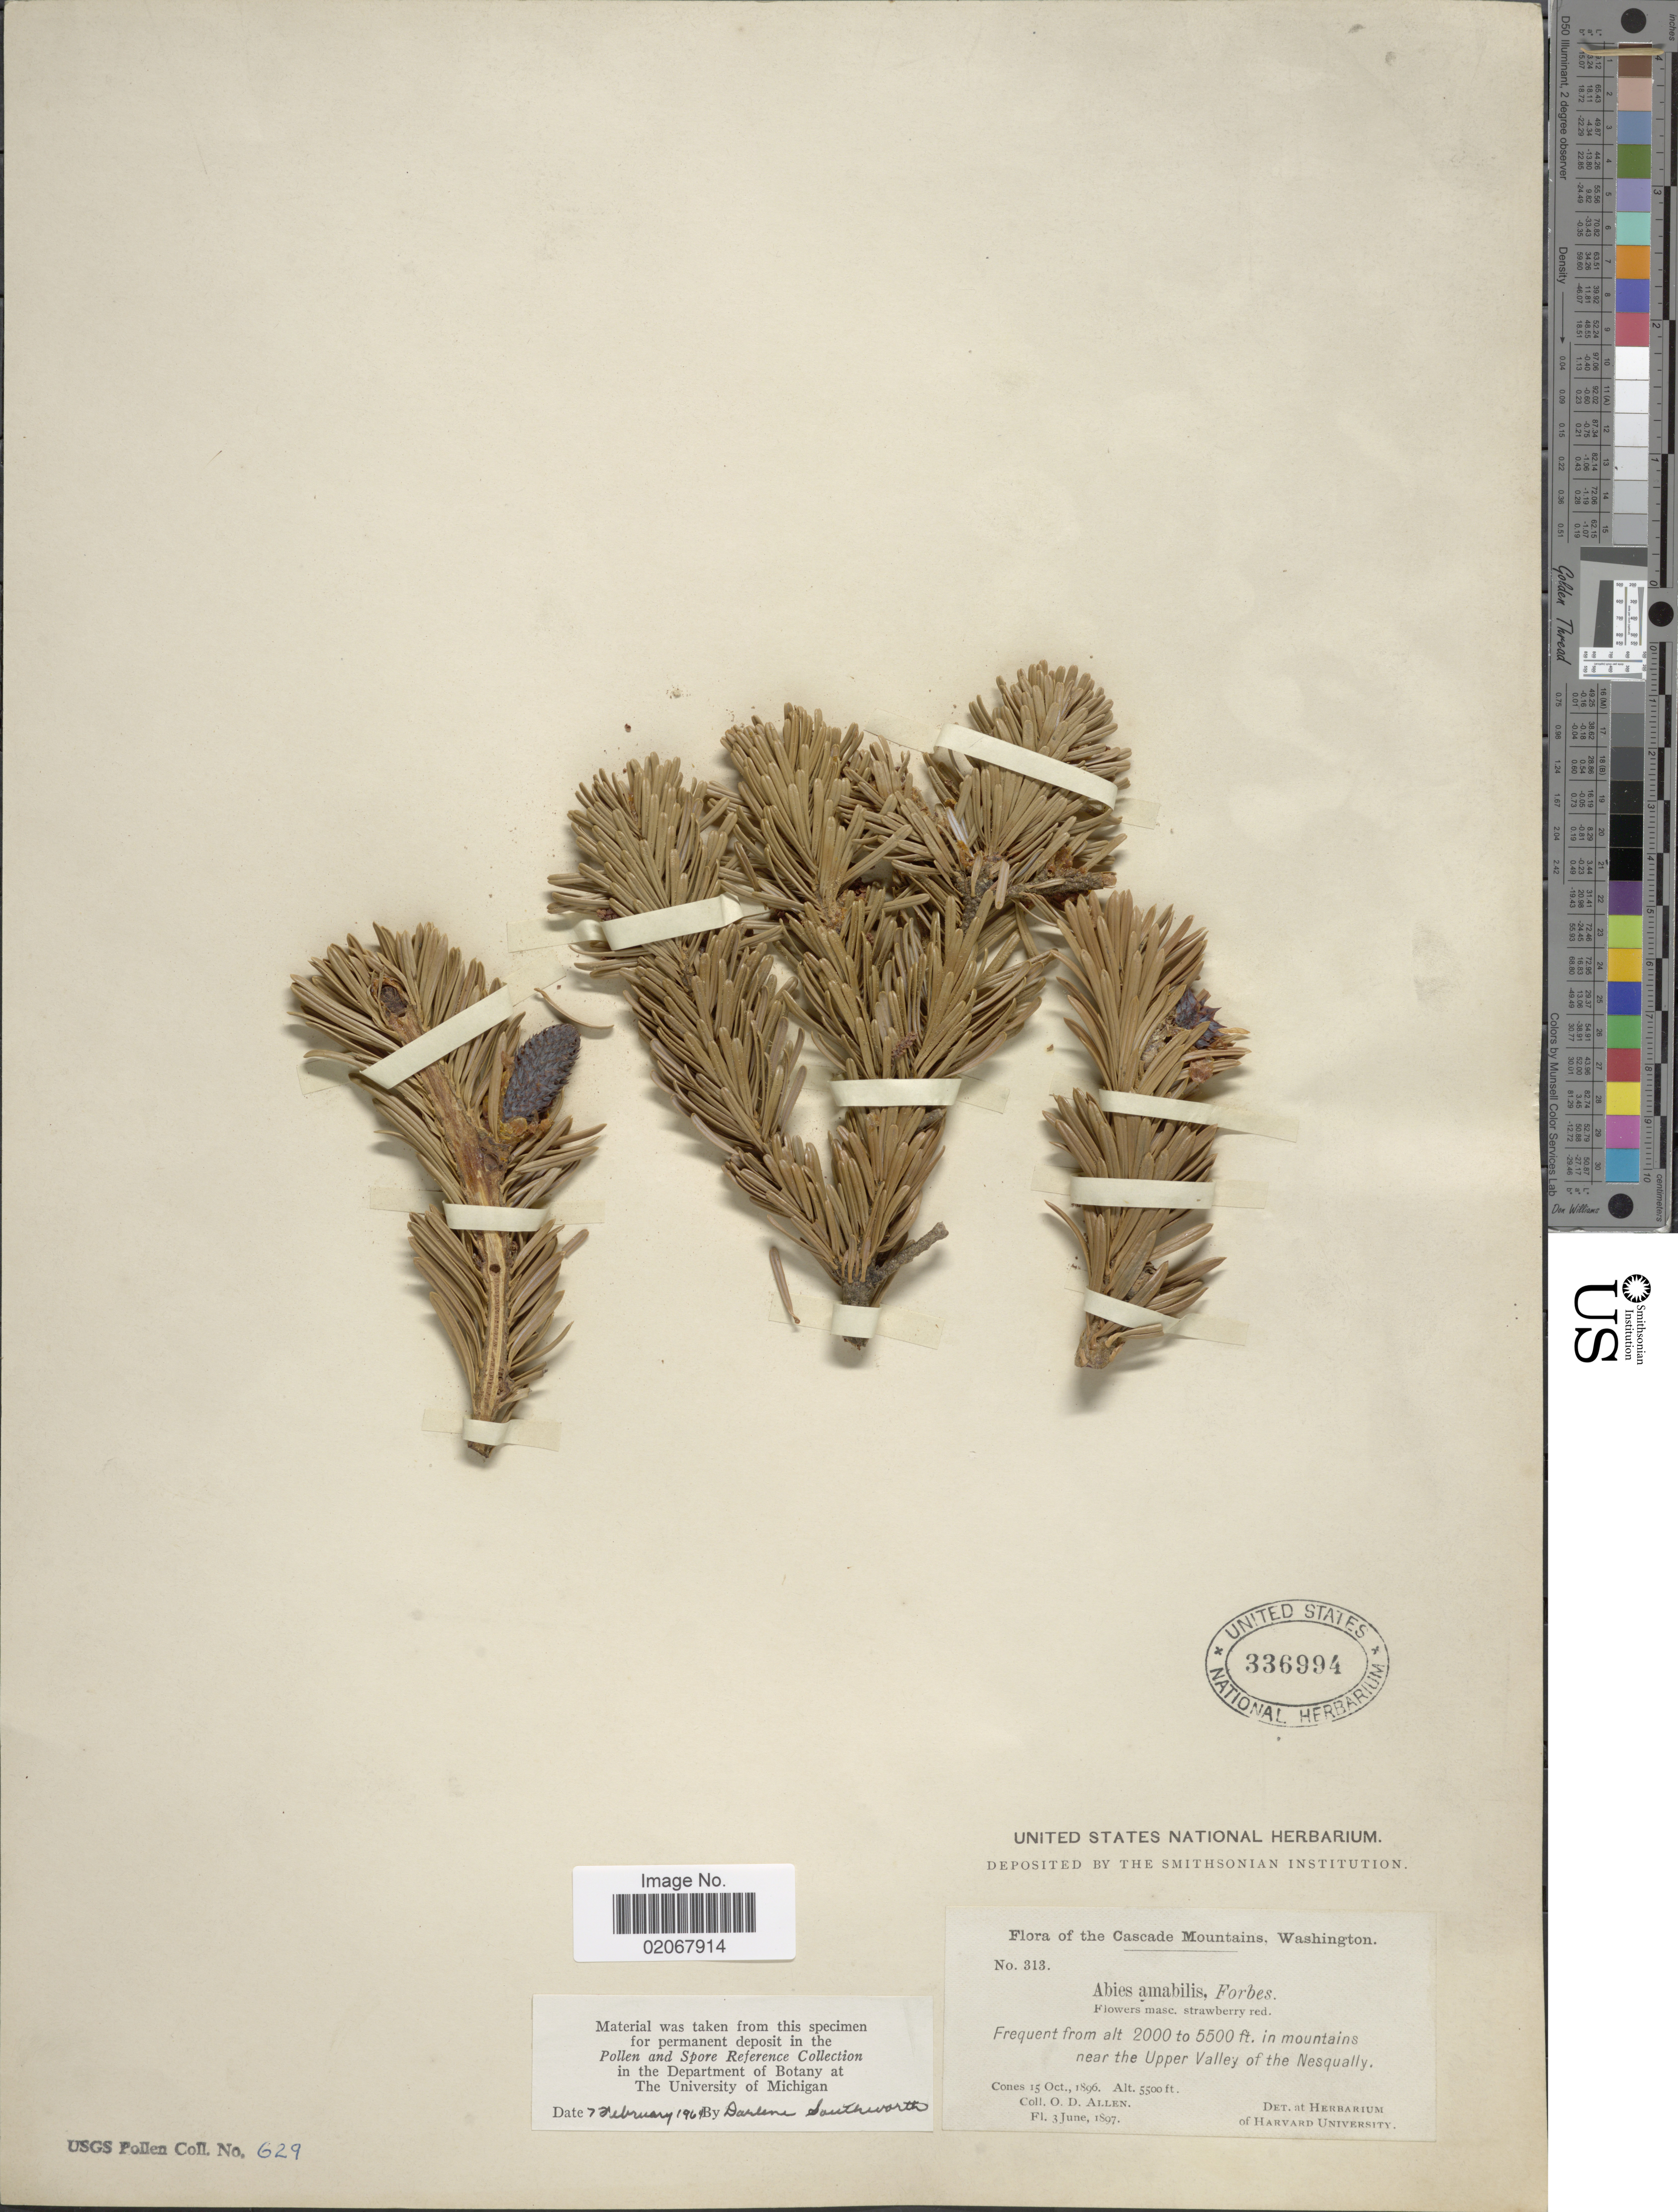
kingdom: Plantae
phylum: Tracheophyta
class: Pinopsida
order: Pinales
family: Pinaceae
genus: Abies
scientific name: Abies amabilis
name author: Douglas ex J. Forbes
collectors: O. D. Allen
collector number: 313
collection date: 1897-06-03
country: United States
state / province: Washington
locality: Cascade Mountains, in mountains near the Upper Valley of the Nesqually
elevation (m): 610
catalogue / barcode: US 336994